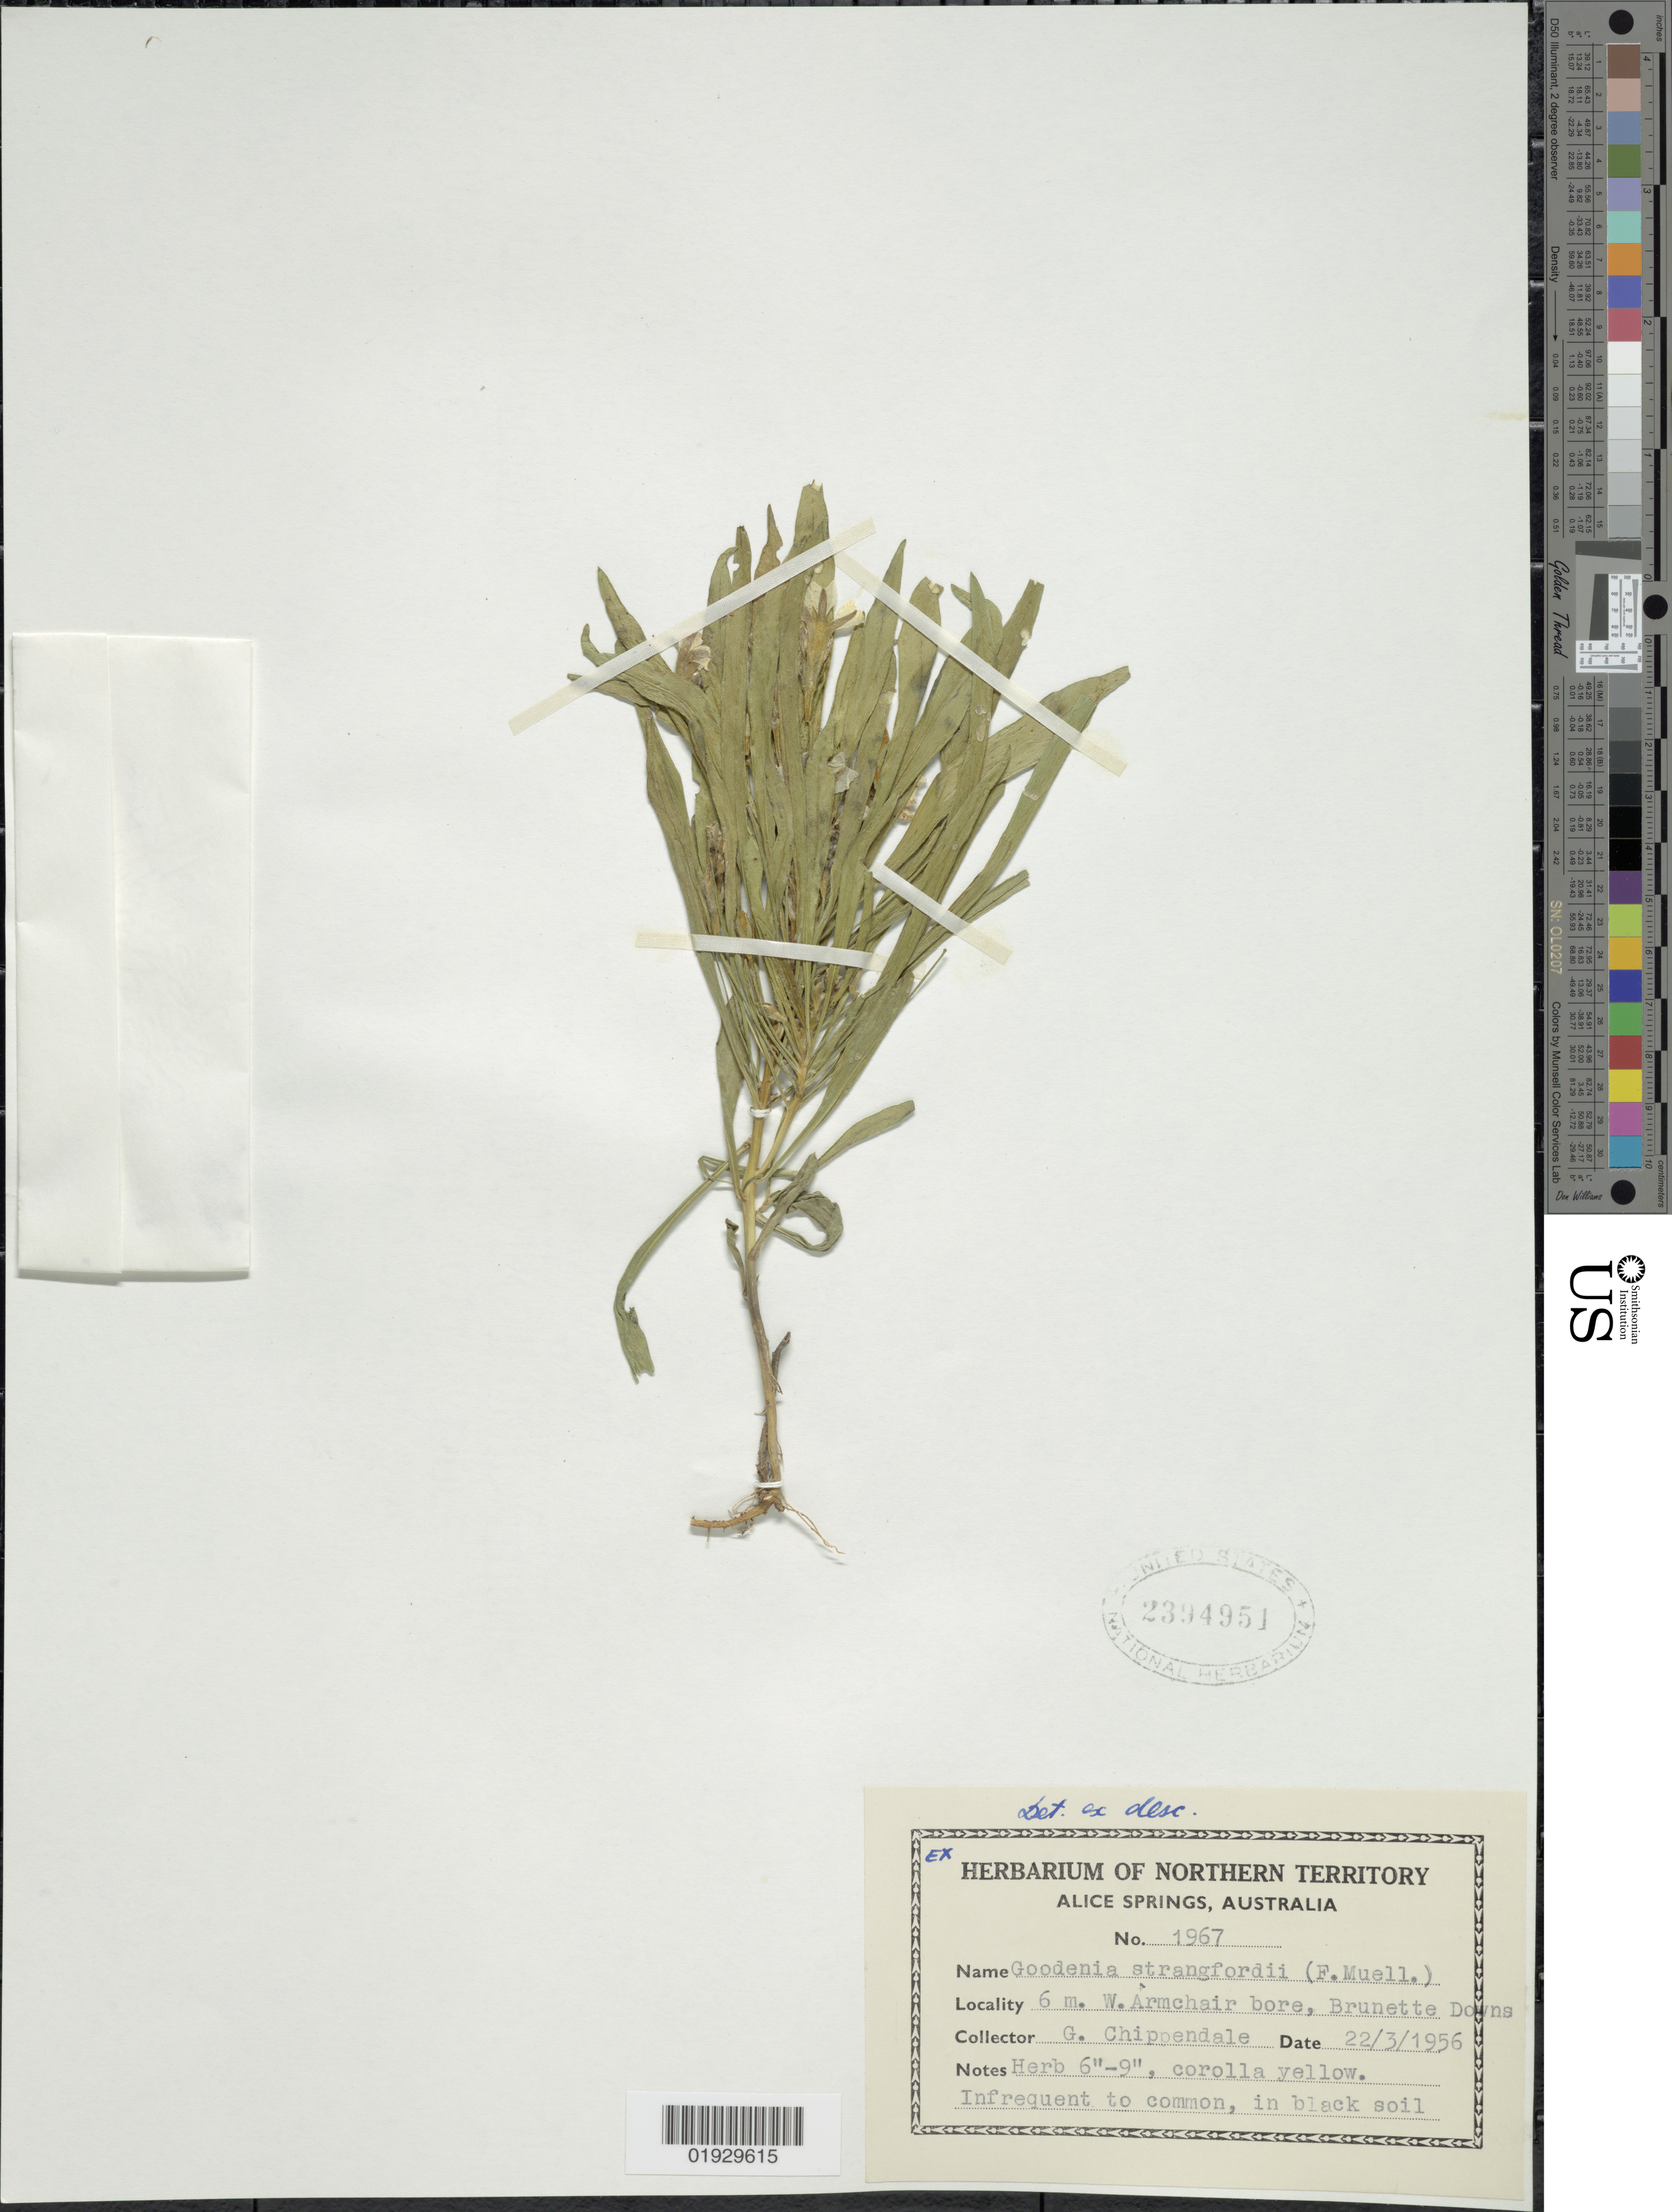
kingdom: Plantae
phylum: Tracheophyta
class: Magnoliopsida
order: Asterales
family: Goodeniaceae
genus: Goodenia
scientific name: Goodenia strangfordii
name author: F. Muell.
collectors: G. Chippendale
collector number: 1967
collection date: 1956-03-22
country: Australia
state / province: Northern Territory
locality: Alice Springs [unsure placement] 6 m. W. Armchair bore, Brunette Downs.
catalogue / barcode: US 2394951